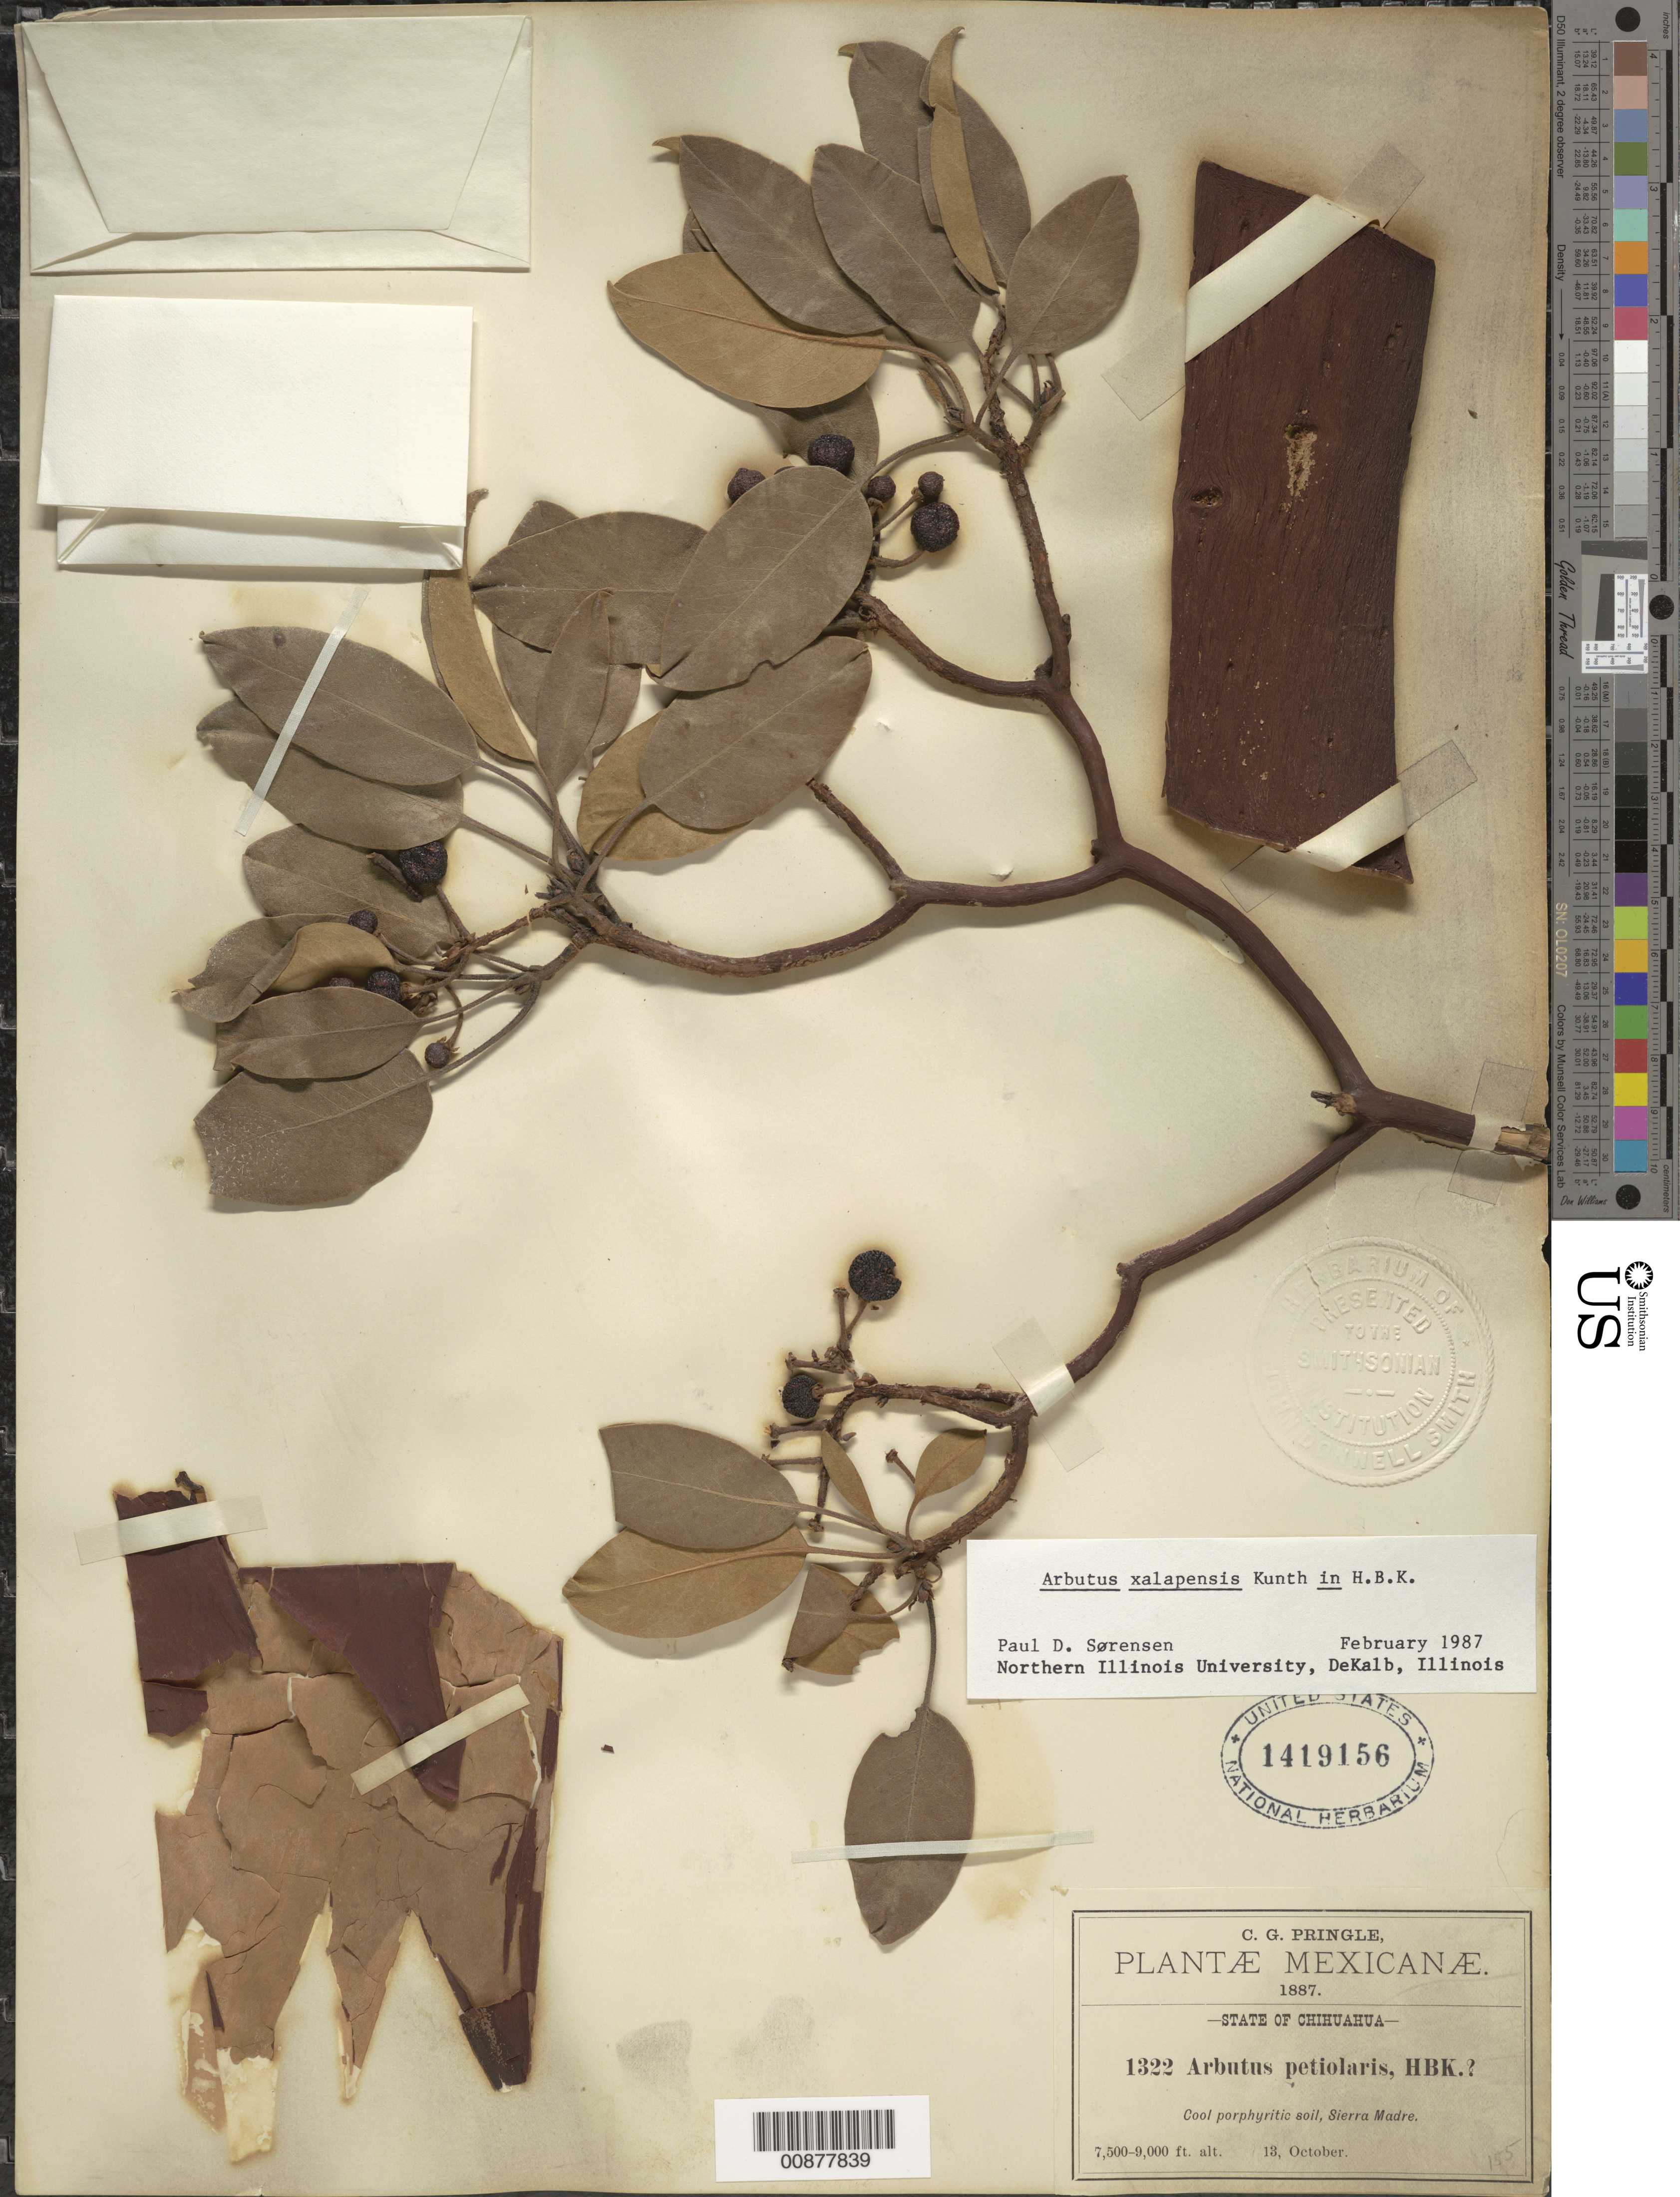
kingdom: Plantae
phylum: Tracheophyta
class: Magnoliopsida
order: Ericales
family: Ericaceae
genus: Arbutus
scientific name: Arbutus xalapensis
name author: Kunth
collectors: C. G. Pringle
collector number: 1322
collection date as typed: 13 Oct 1887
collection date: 1887-10-13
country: Mexico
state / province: Chihuahua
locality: Sierra Madre, Chihuahua.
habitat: Cool porphyritic soil.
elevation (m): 2286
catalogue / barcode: US 1419156